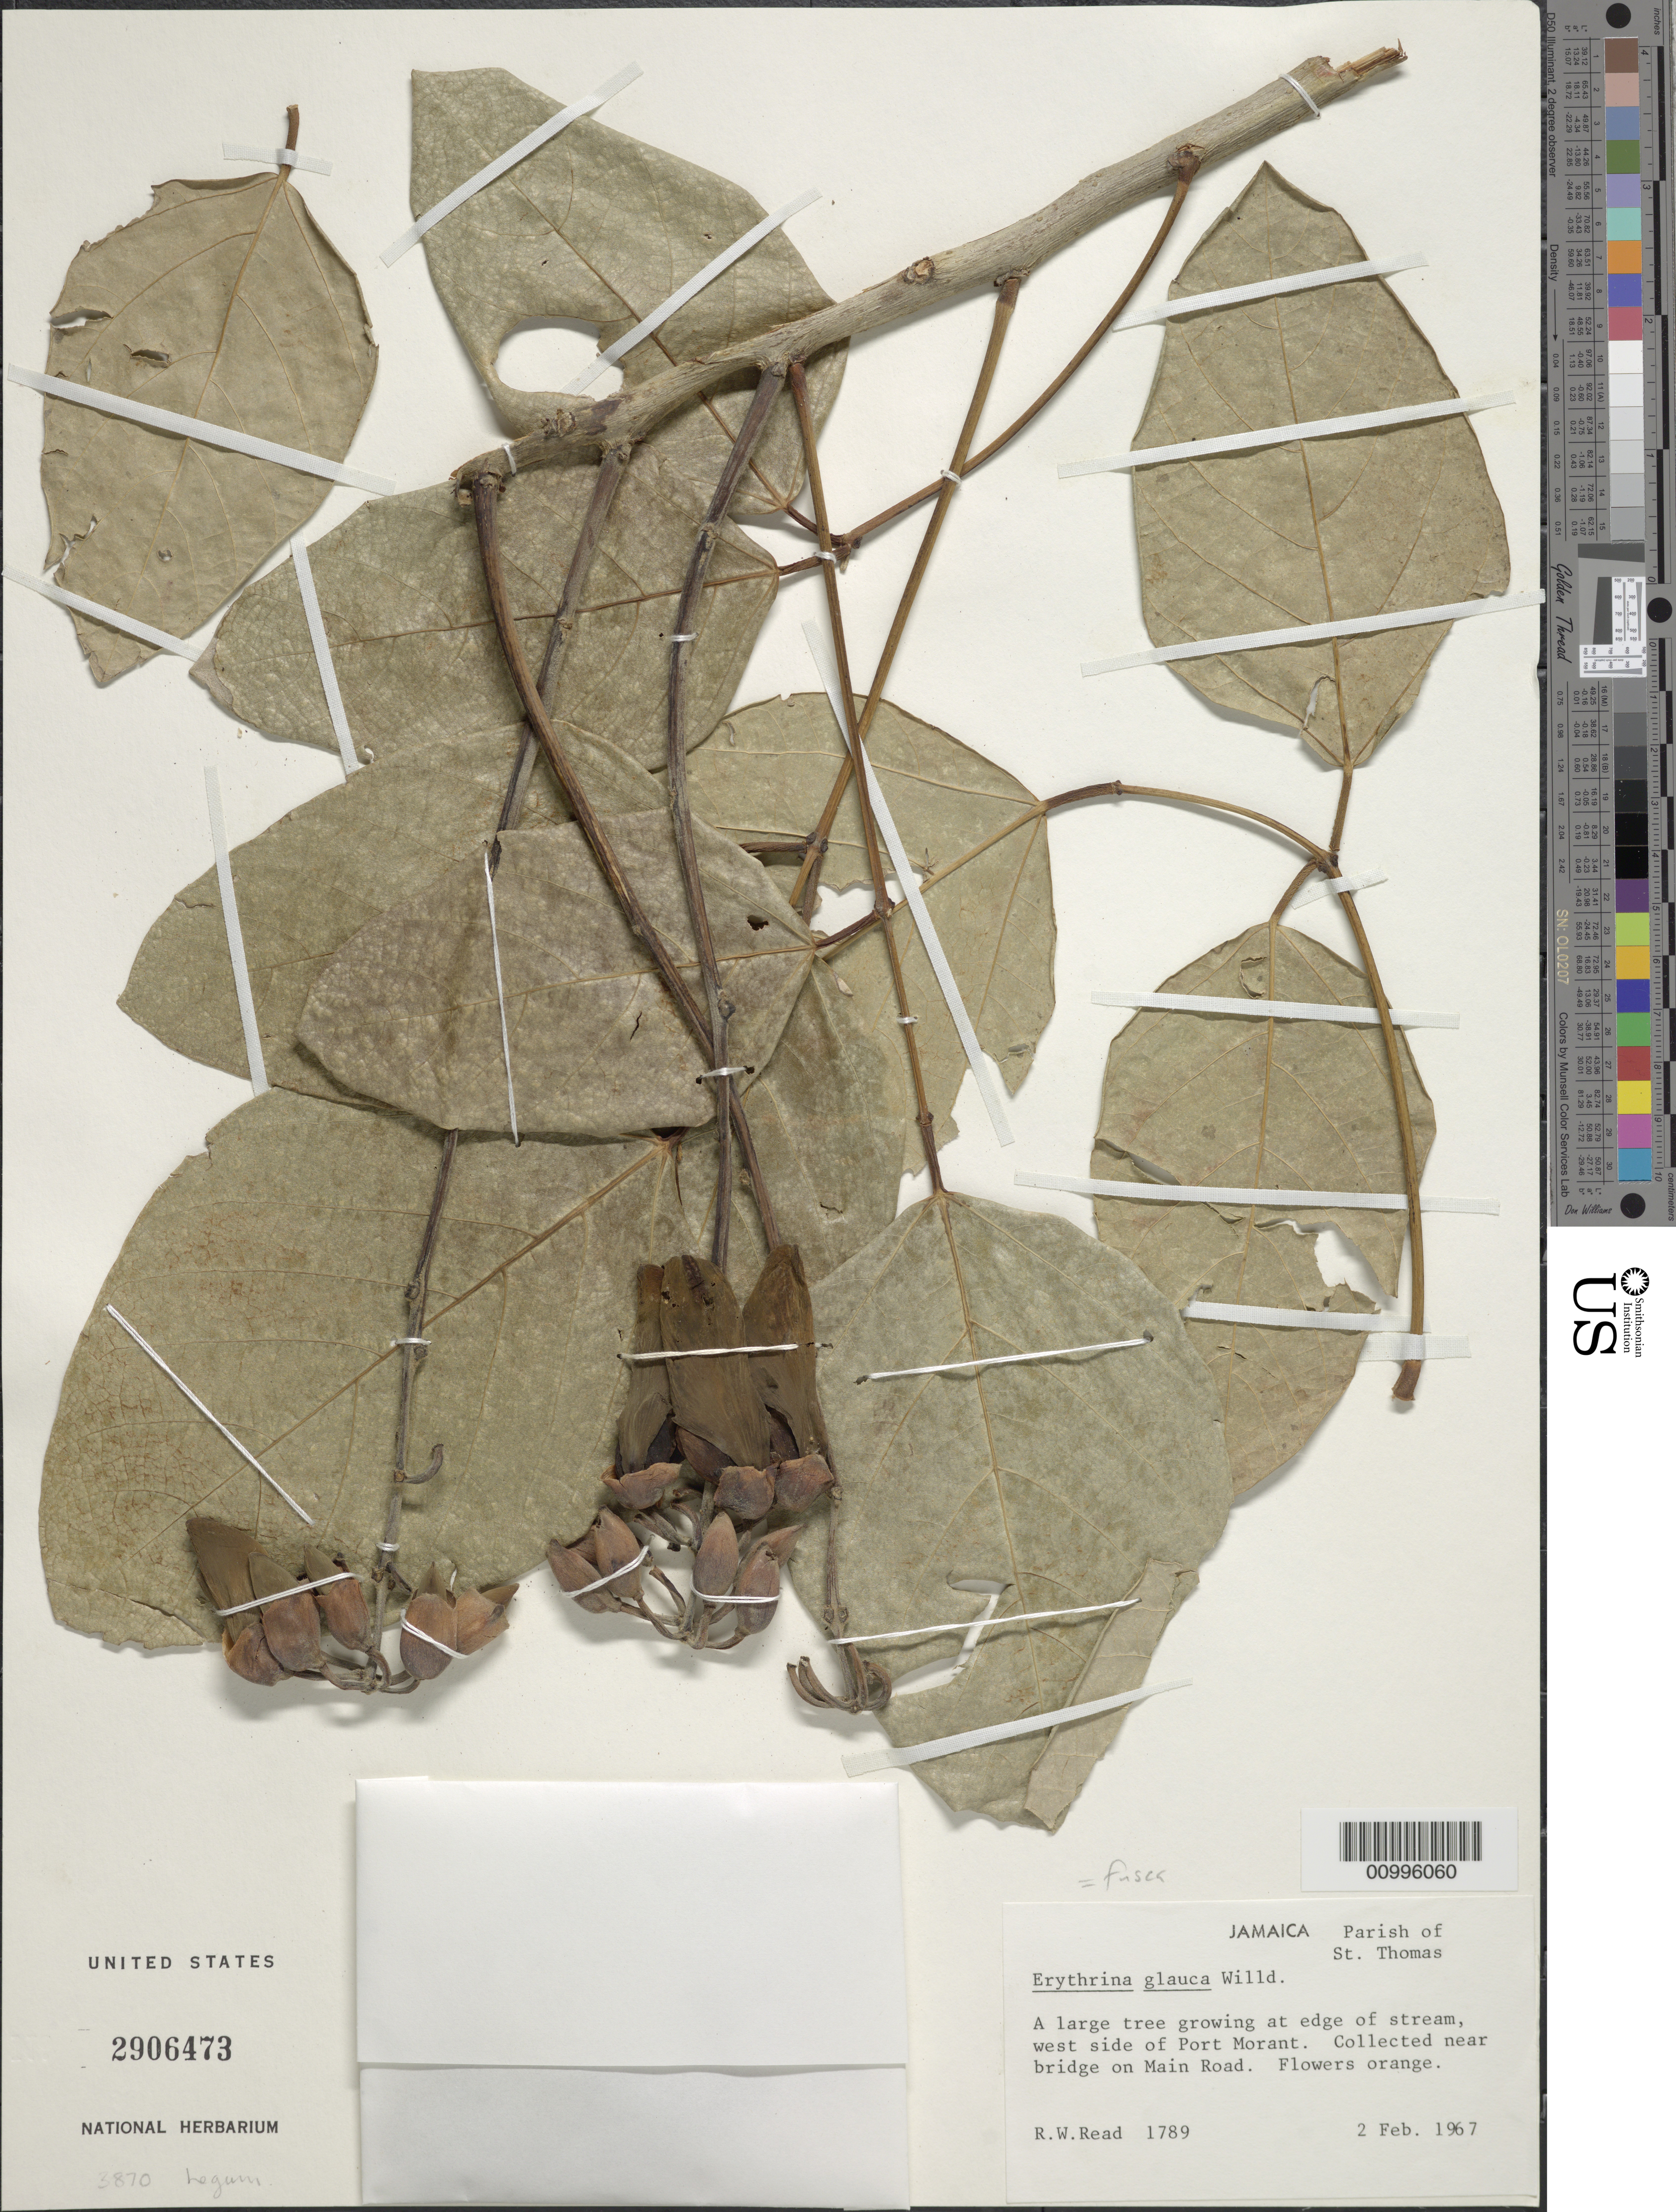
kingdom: Plantae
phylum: Tracheophyta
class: Magnoliopsida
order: Fabales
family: Fabaceae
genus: Erythrina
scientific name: Erythrina fusca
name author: Lour.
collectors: R. W. Read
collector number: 1789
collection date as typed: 02 Feb 1967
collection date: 1967-02-02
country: Jamaica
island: Jamaica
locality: A large tree growing at the edge of the stream, W side Port Morant, collected near bridge of main road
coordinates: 0 N, 0 E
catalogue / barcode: US 2906473